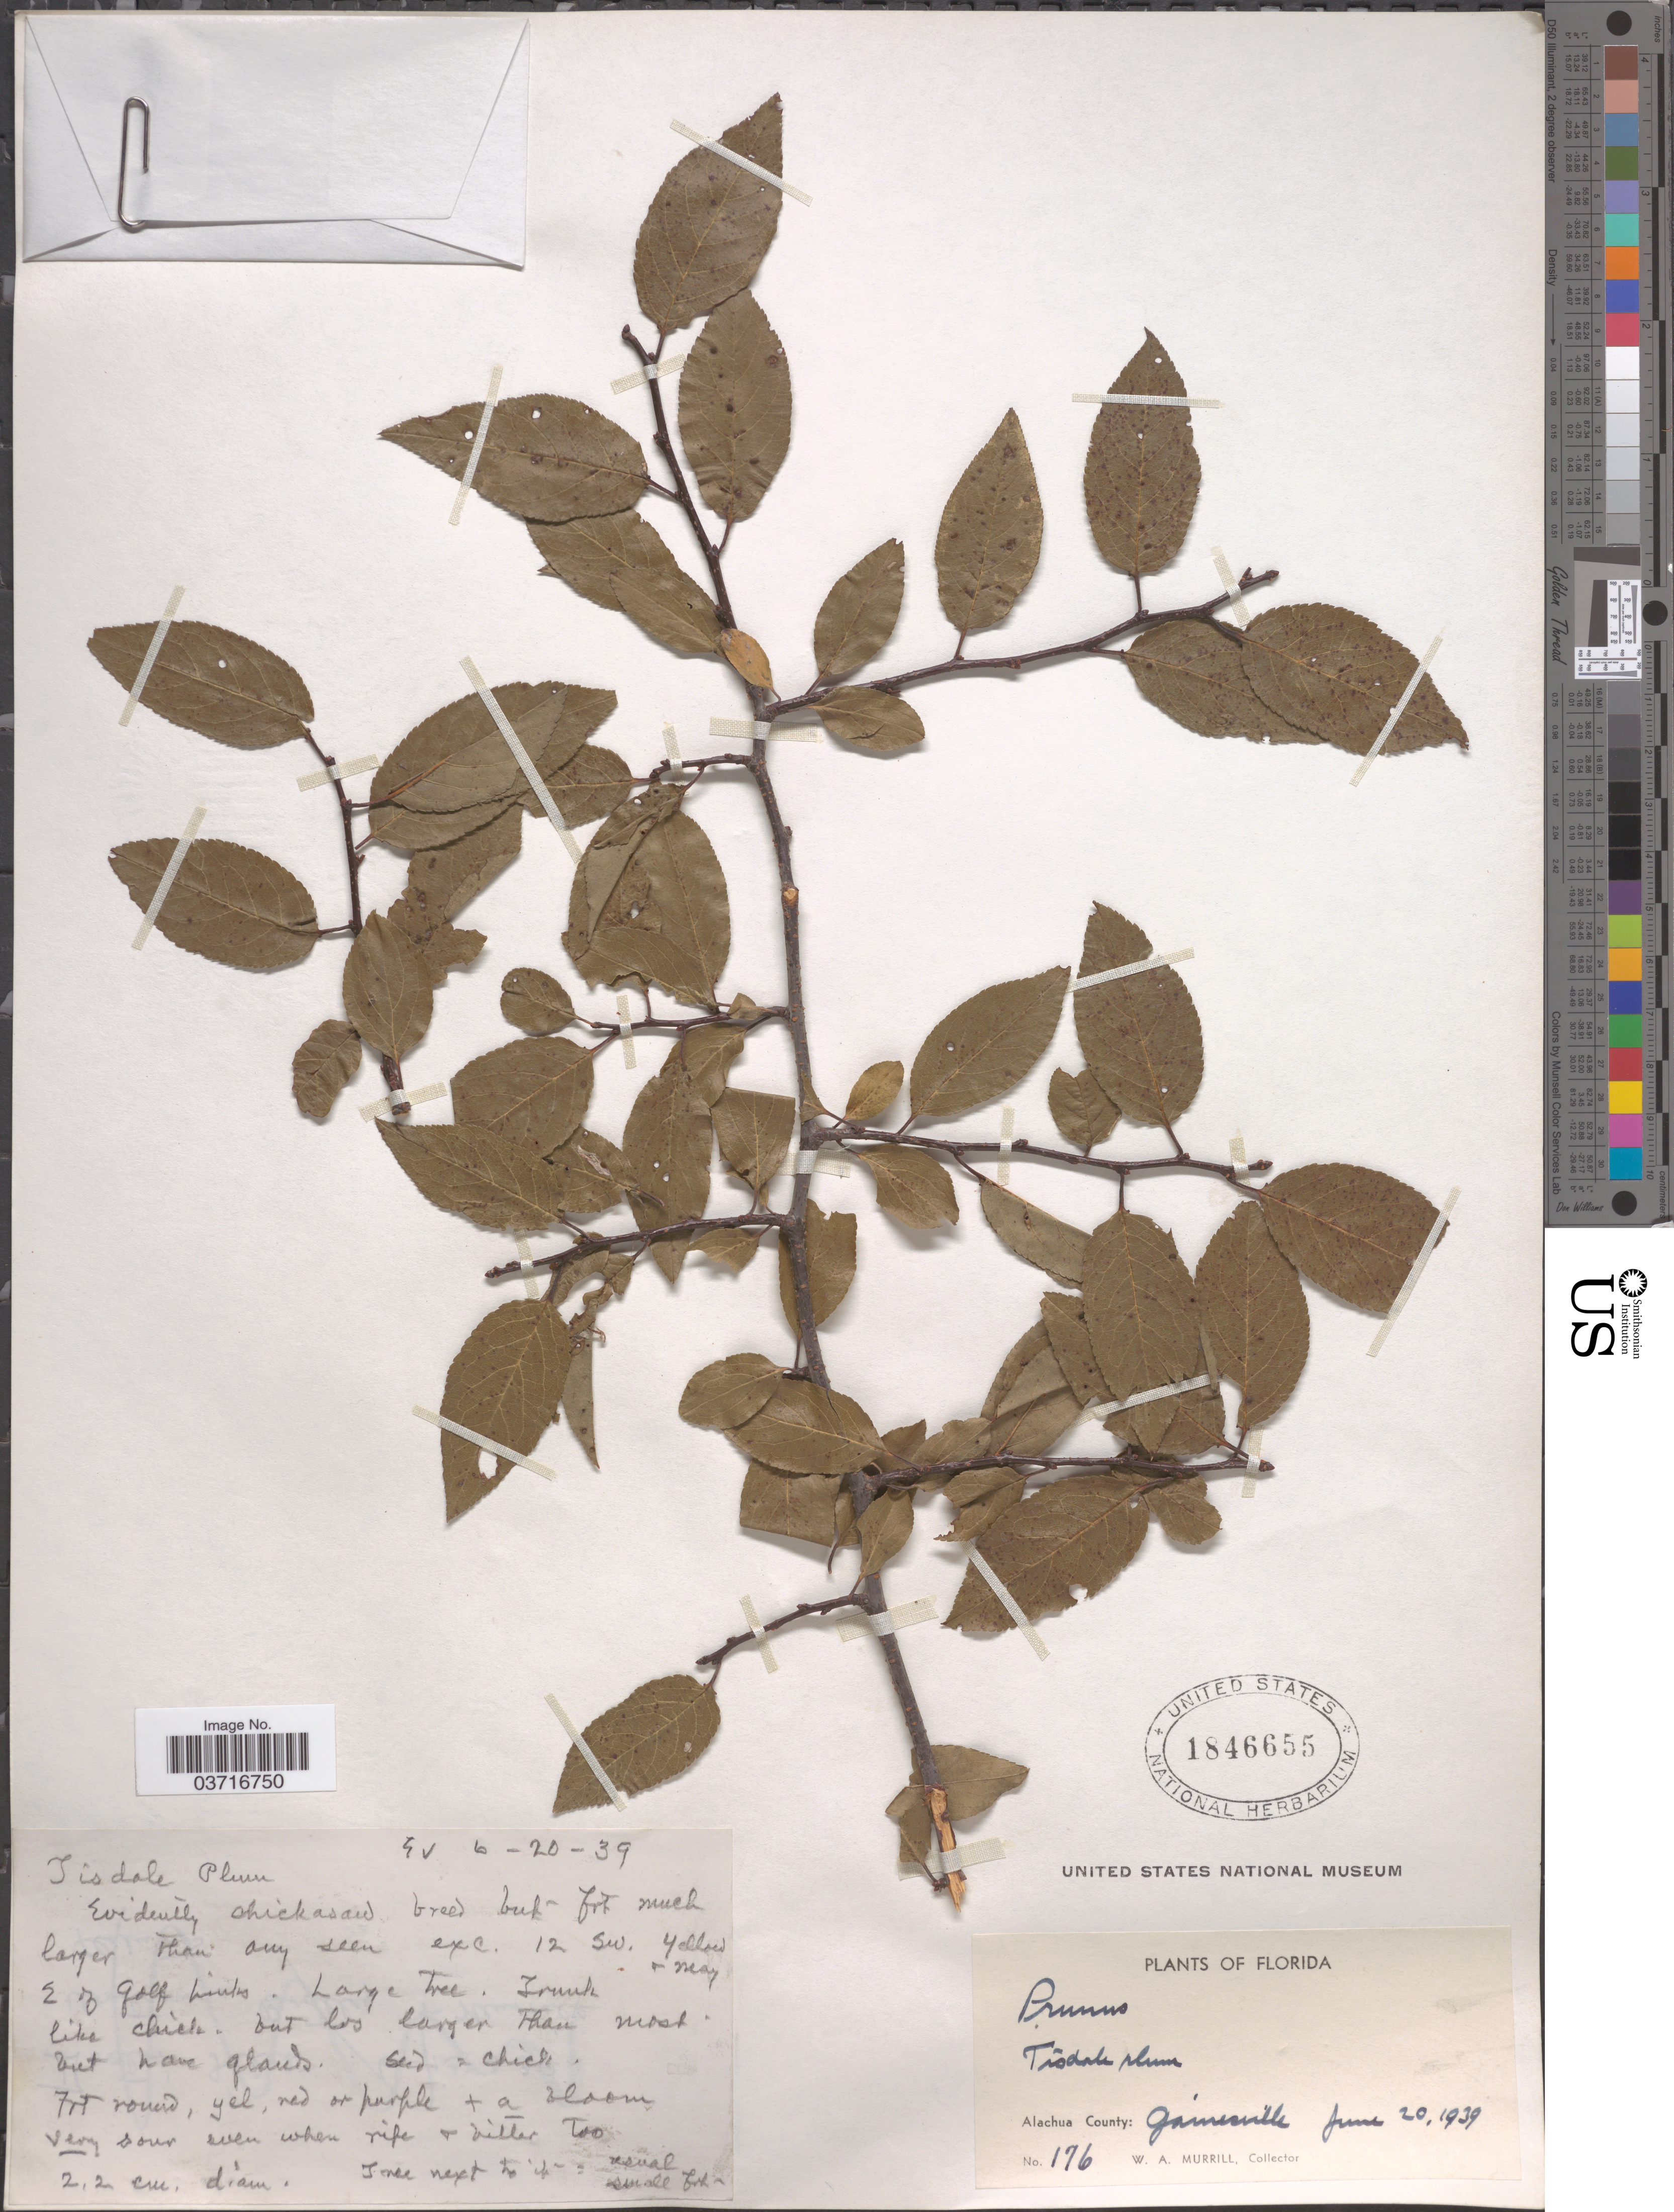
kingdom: Plantae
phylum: Tracheophyta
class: Magnoliopsida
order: Rosales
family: Rosaceae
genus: Prunus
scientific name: Prunus sp.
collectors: W. A. Murrill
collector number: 176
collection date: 1939-06-20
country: United States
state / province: Florida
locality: Alachua County: Gainesville.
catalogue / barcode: US 1846655